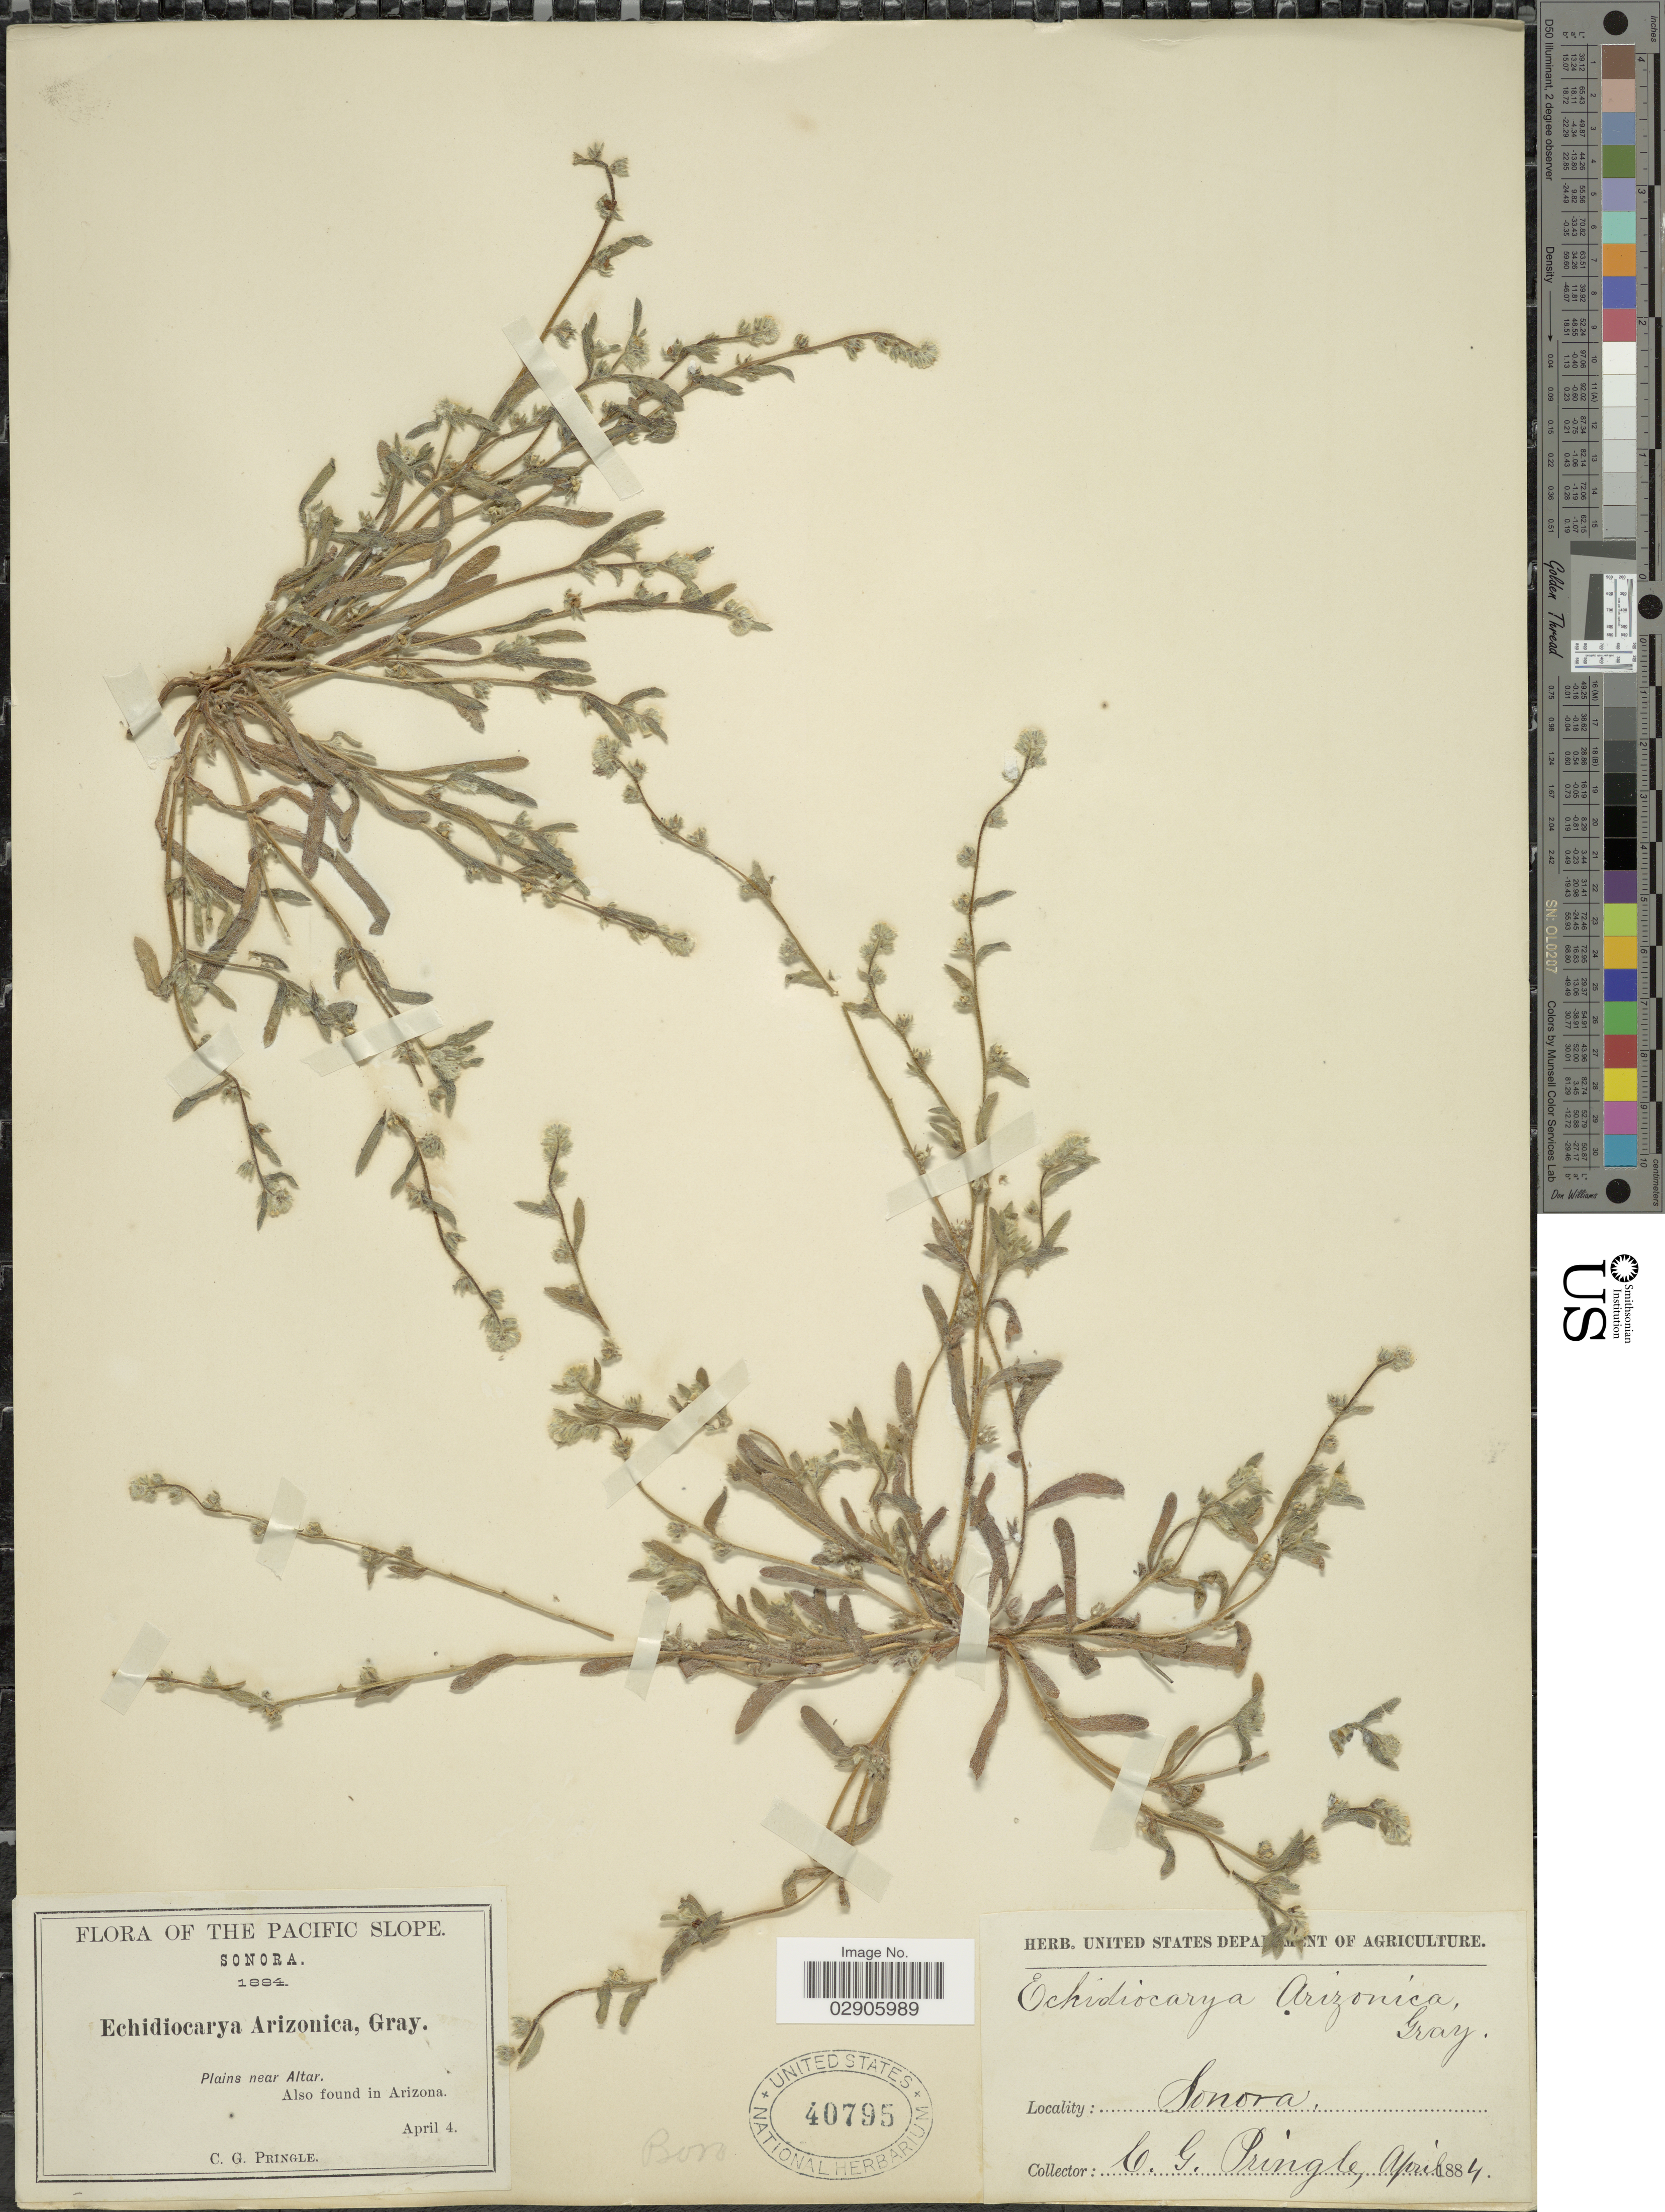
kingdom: Plantae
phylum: Tracheophyta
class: Magnoliopsida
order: Boraginales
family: Boraginaceae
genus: Plagiobothrys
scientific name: Plagiobothrys pringlei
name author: Greene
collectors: C. G. Pringle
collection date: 1884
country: Mexico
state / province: Sonora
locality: The Pacific Coast, Sonora, Plains near Altar, Also found in Arizona.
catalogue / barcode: US 40795